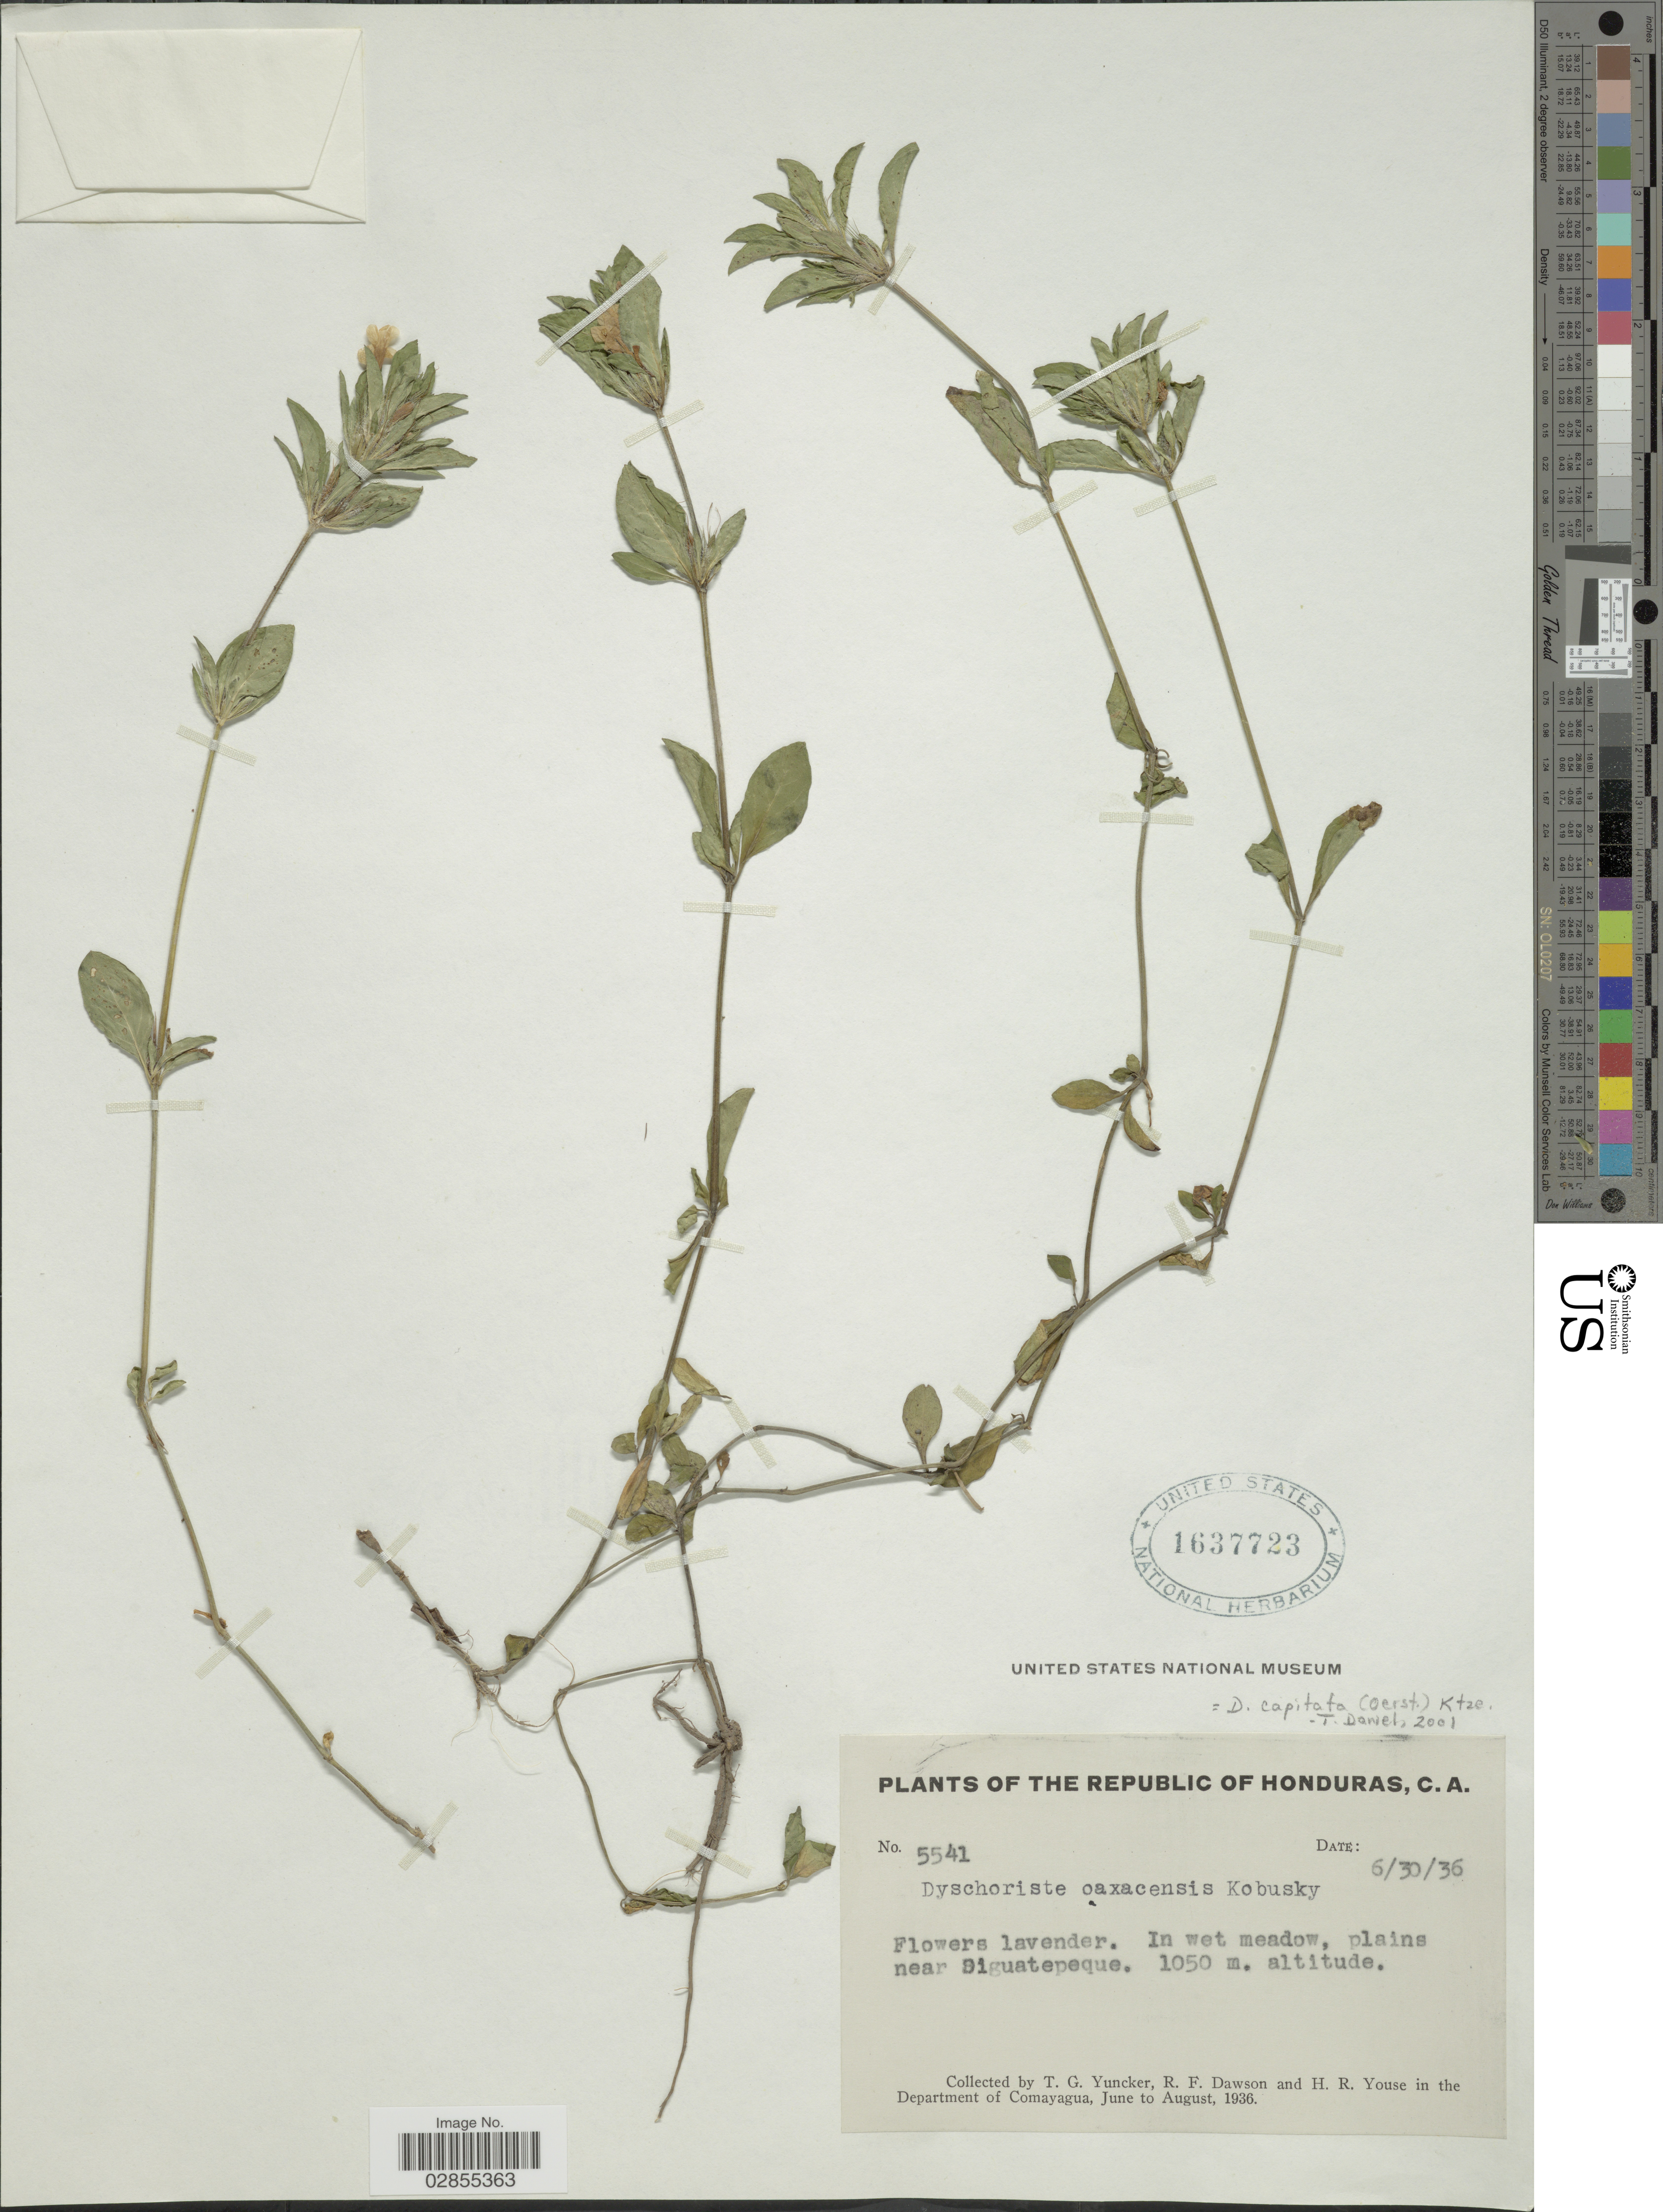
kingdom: Plantae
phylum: Tracheophyta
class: Magnoliopsida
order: Lamiales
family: Acanthaceae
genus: Dyschoriste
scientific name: Dyschoriste capitata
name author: (Oerst.) Kuntze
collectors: T. G. Yuncker, R. F. Dawson & H. Youse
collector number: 5541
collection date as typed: Transcribed d/m/y: 30/6/36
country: Honduras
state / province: Comayagua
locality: Republic of Honduras, C. A., In wet meadow, plains near Siguatepeque, Department of Comayagua.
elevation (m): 1050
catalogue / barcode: US 1637723